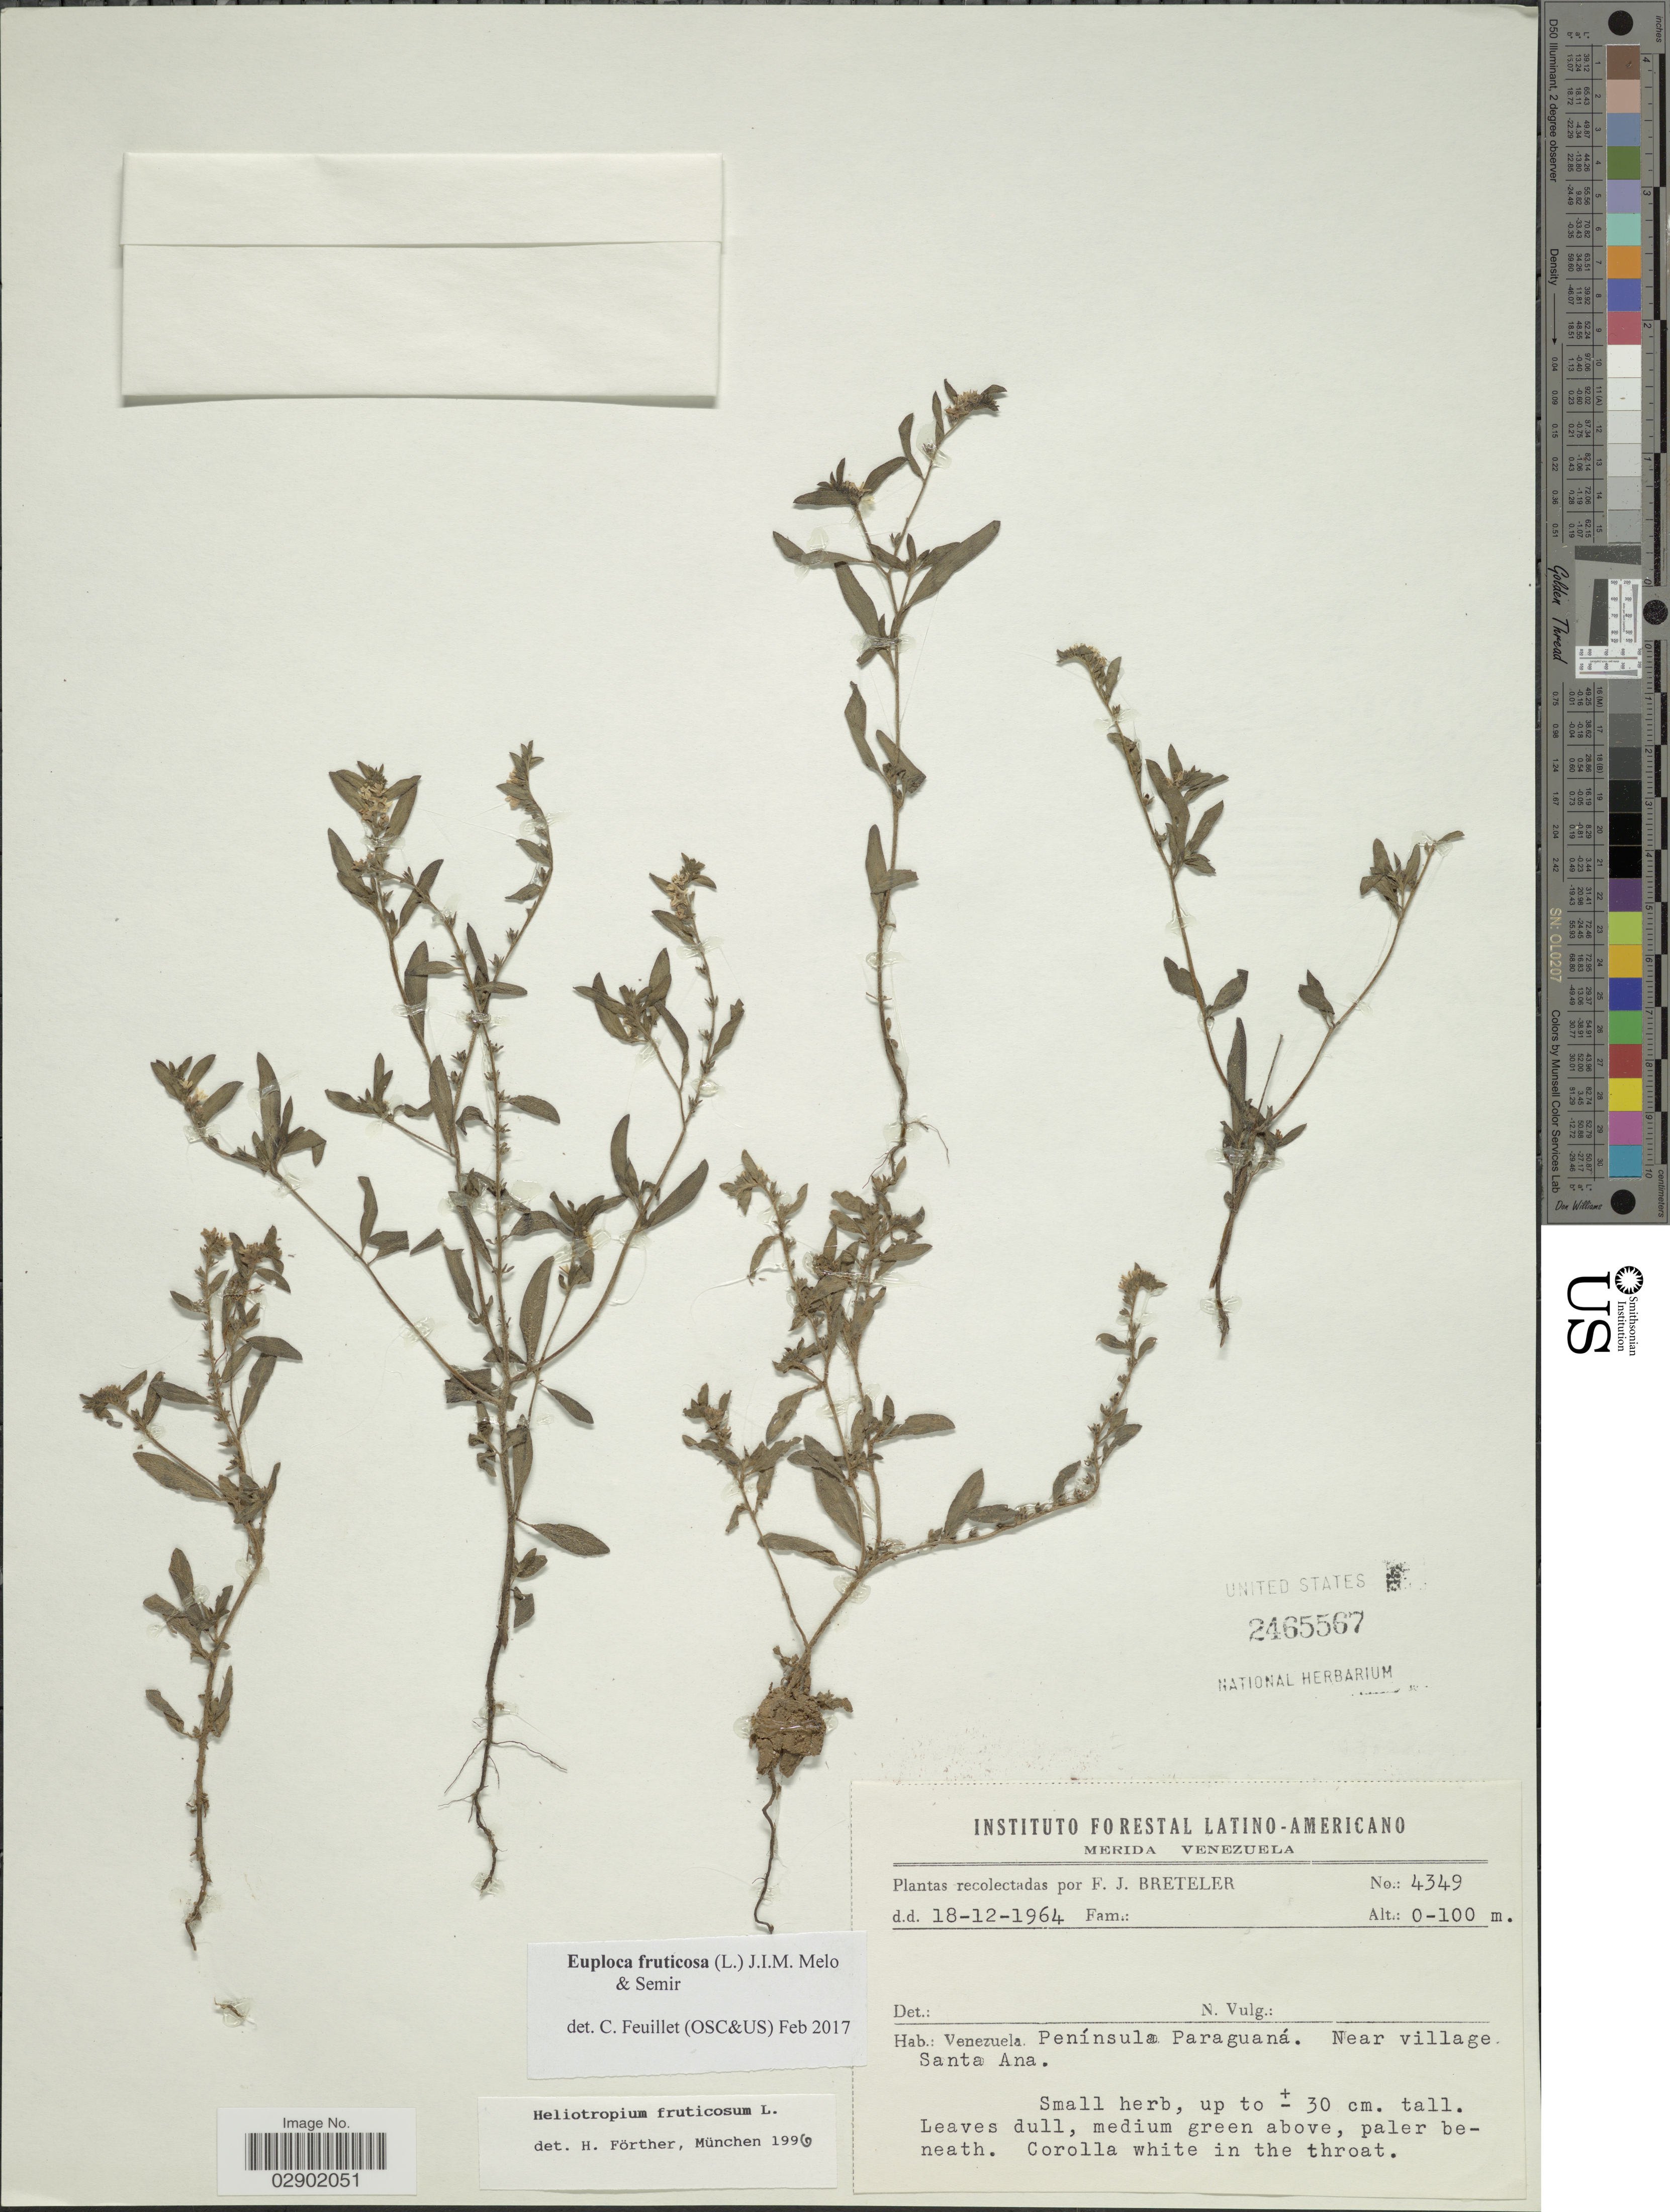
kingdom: Plantae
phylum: Tracheophyta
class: Magnoliopsida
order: Boraginales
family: Heliotropiaceae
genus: Euploca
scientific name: Euploca fruticosa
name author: (L.) J.I.M. Melo & Semir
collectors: F. J. Breteler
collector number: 4349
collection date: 1964-12-18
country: Venezuela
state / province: Mérida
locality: Península Paraguaná. Near village. Santa Ana.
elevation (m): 0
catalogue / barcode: US 2465567